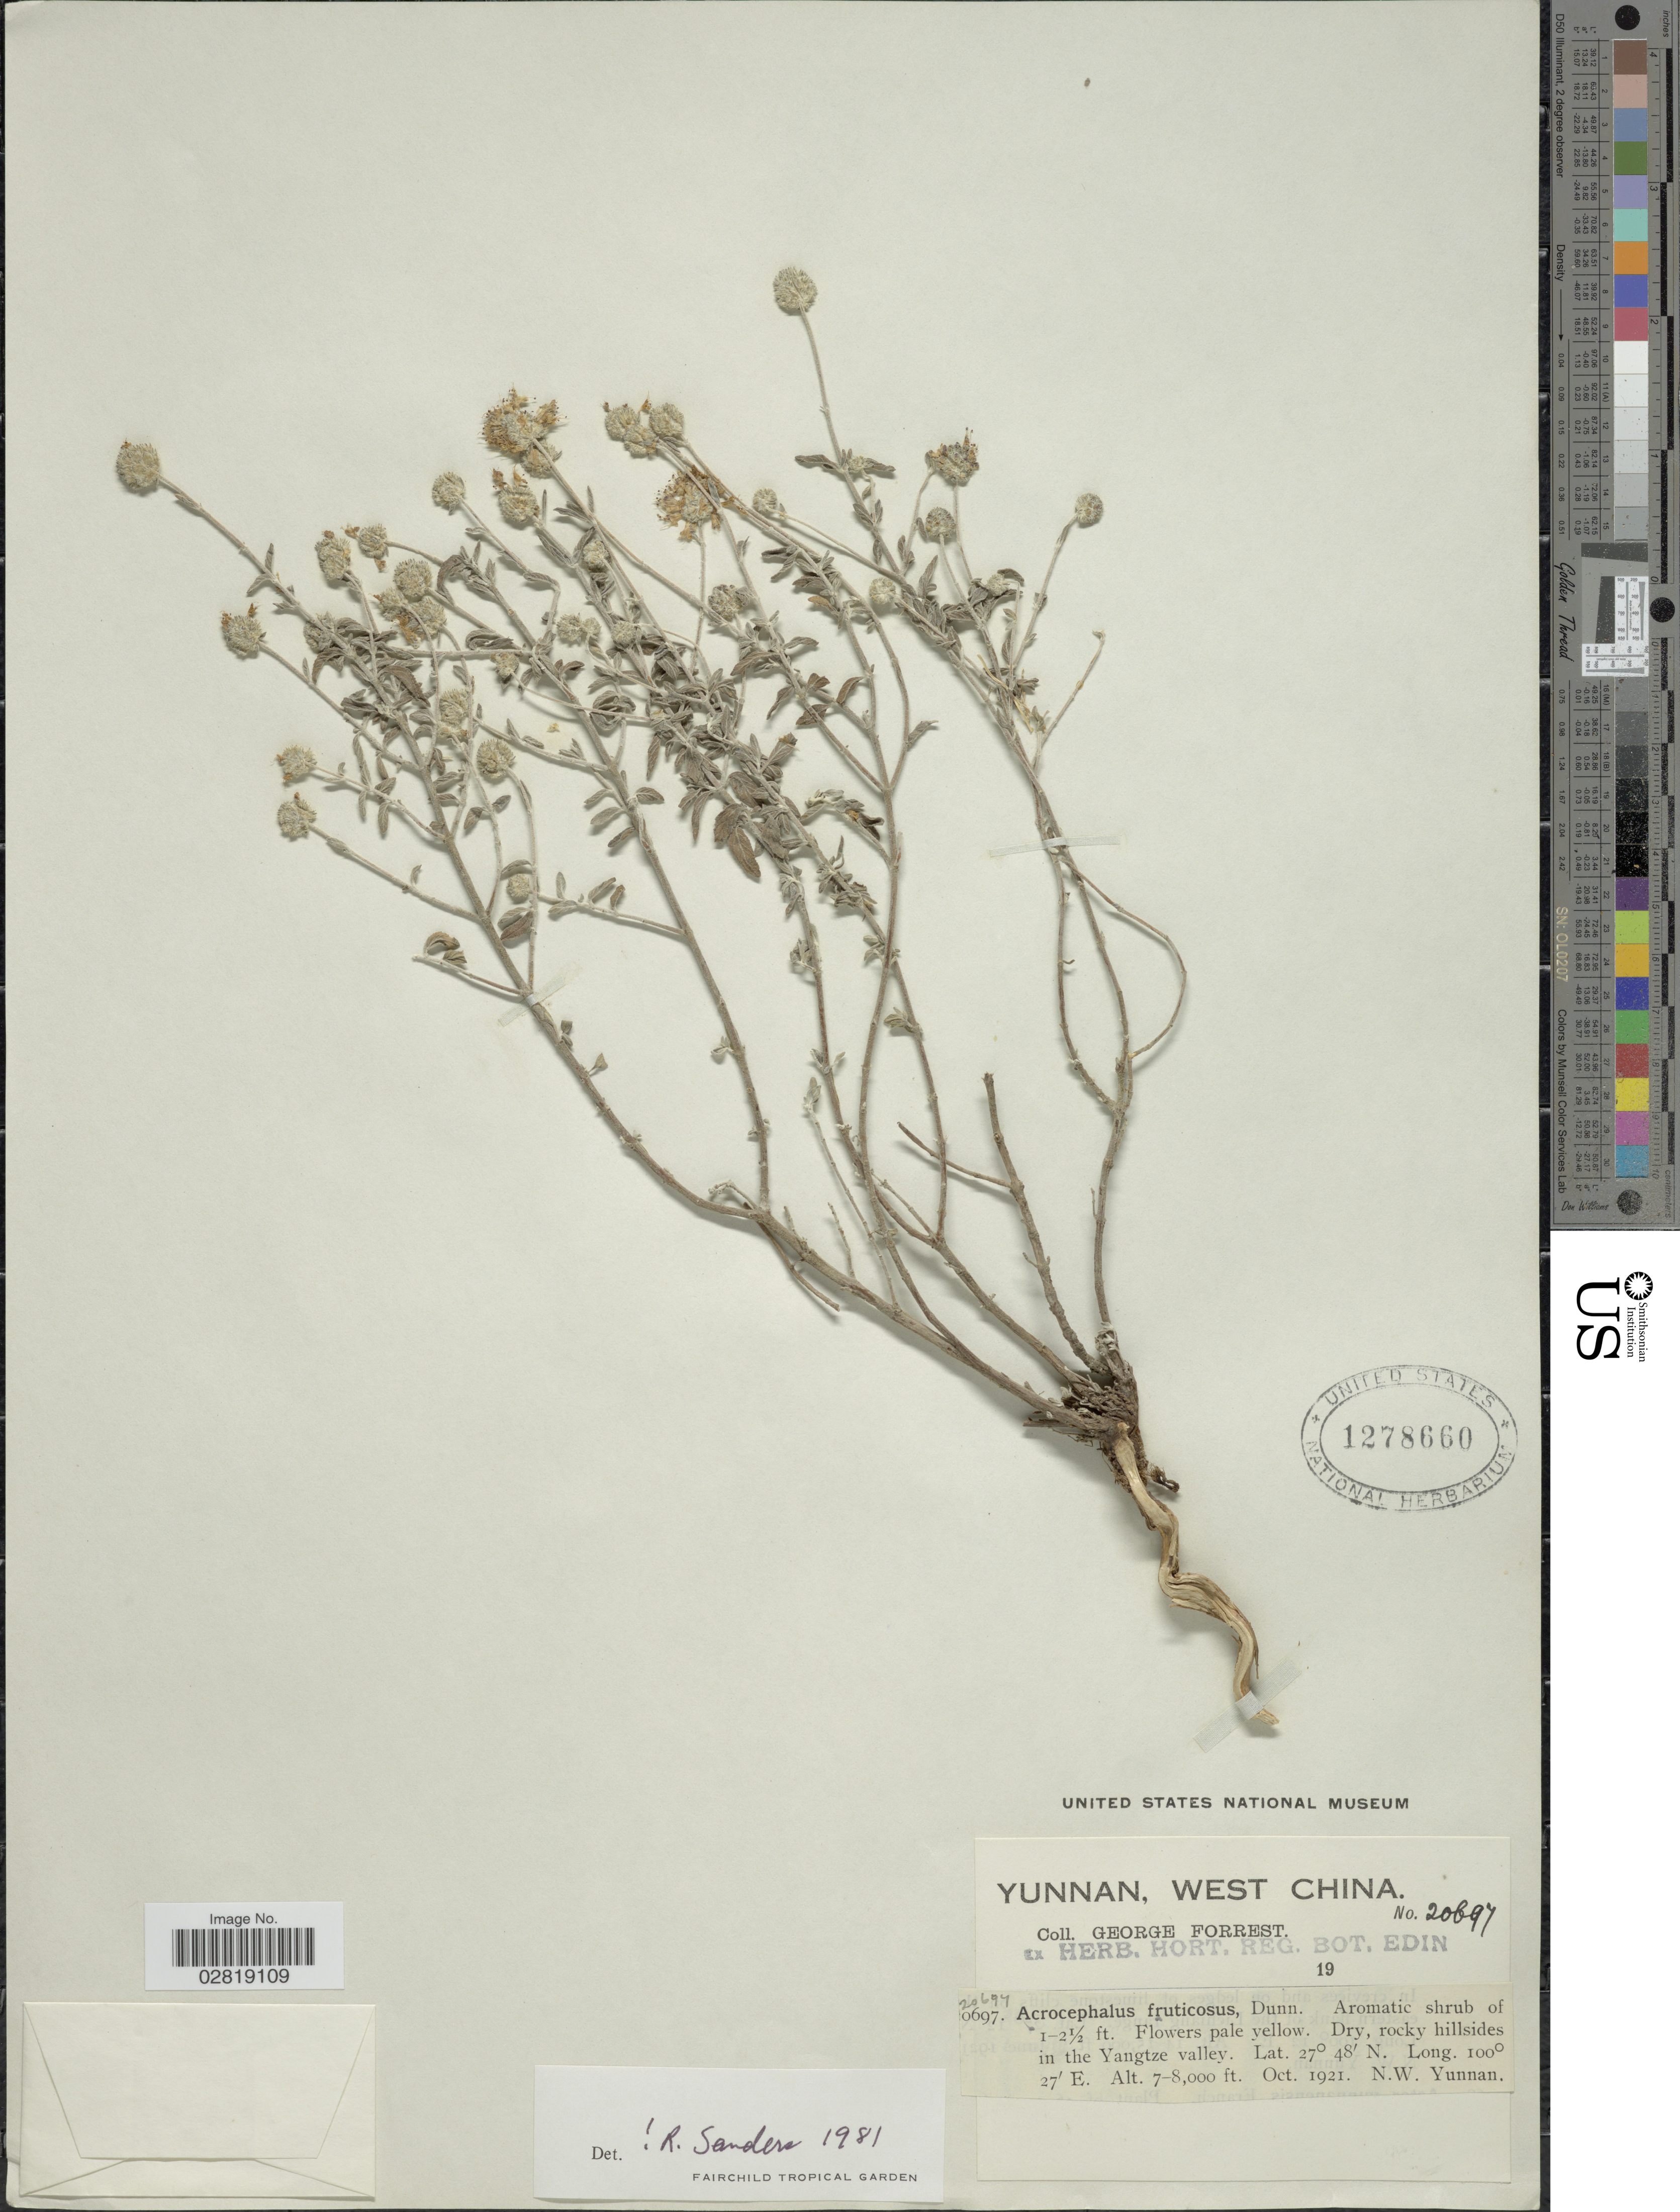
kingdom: Plantae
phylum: Tracheophyta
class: Magnoliopsida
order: Lamiales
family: Lamiaceae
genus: Acrocephalus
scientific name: Acrocephalus fruticosus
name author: Dunn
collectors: G. Forrest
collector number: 20697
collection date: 1921-10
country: China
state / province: Yunnan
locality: West China. Dry, rocky hillsides in the Yangtze valley. N.W. Yunnan.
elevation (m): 2134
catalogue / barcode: US 1278660